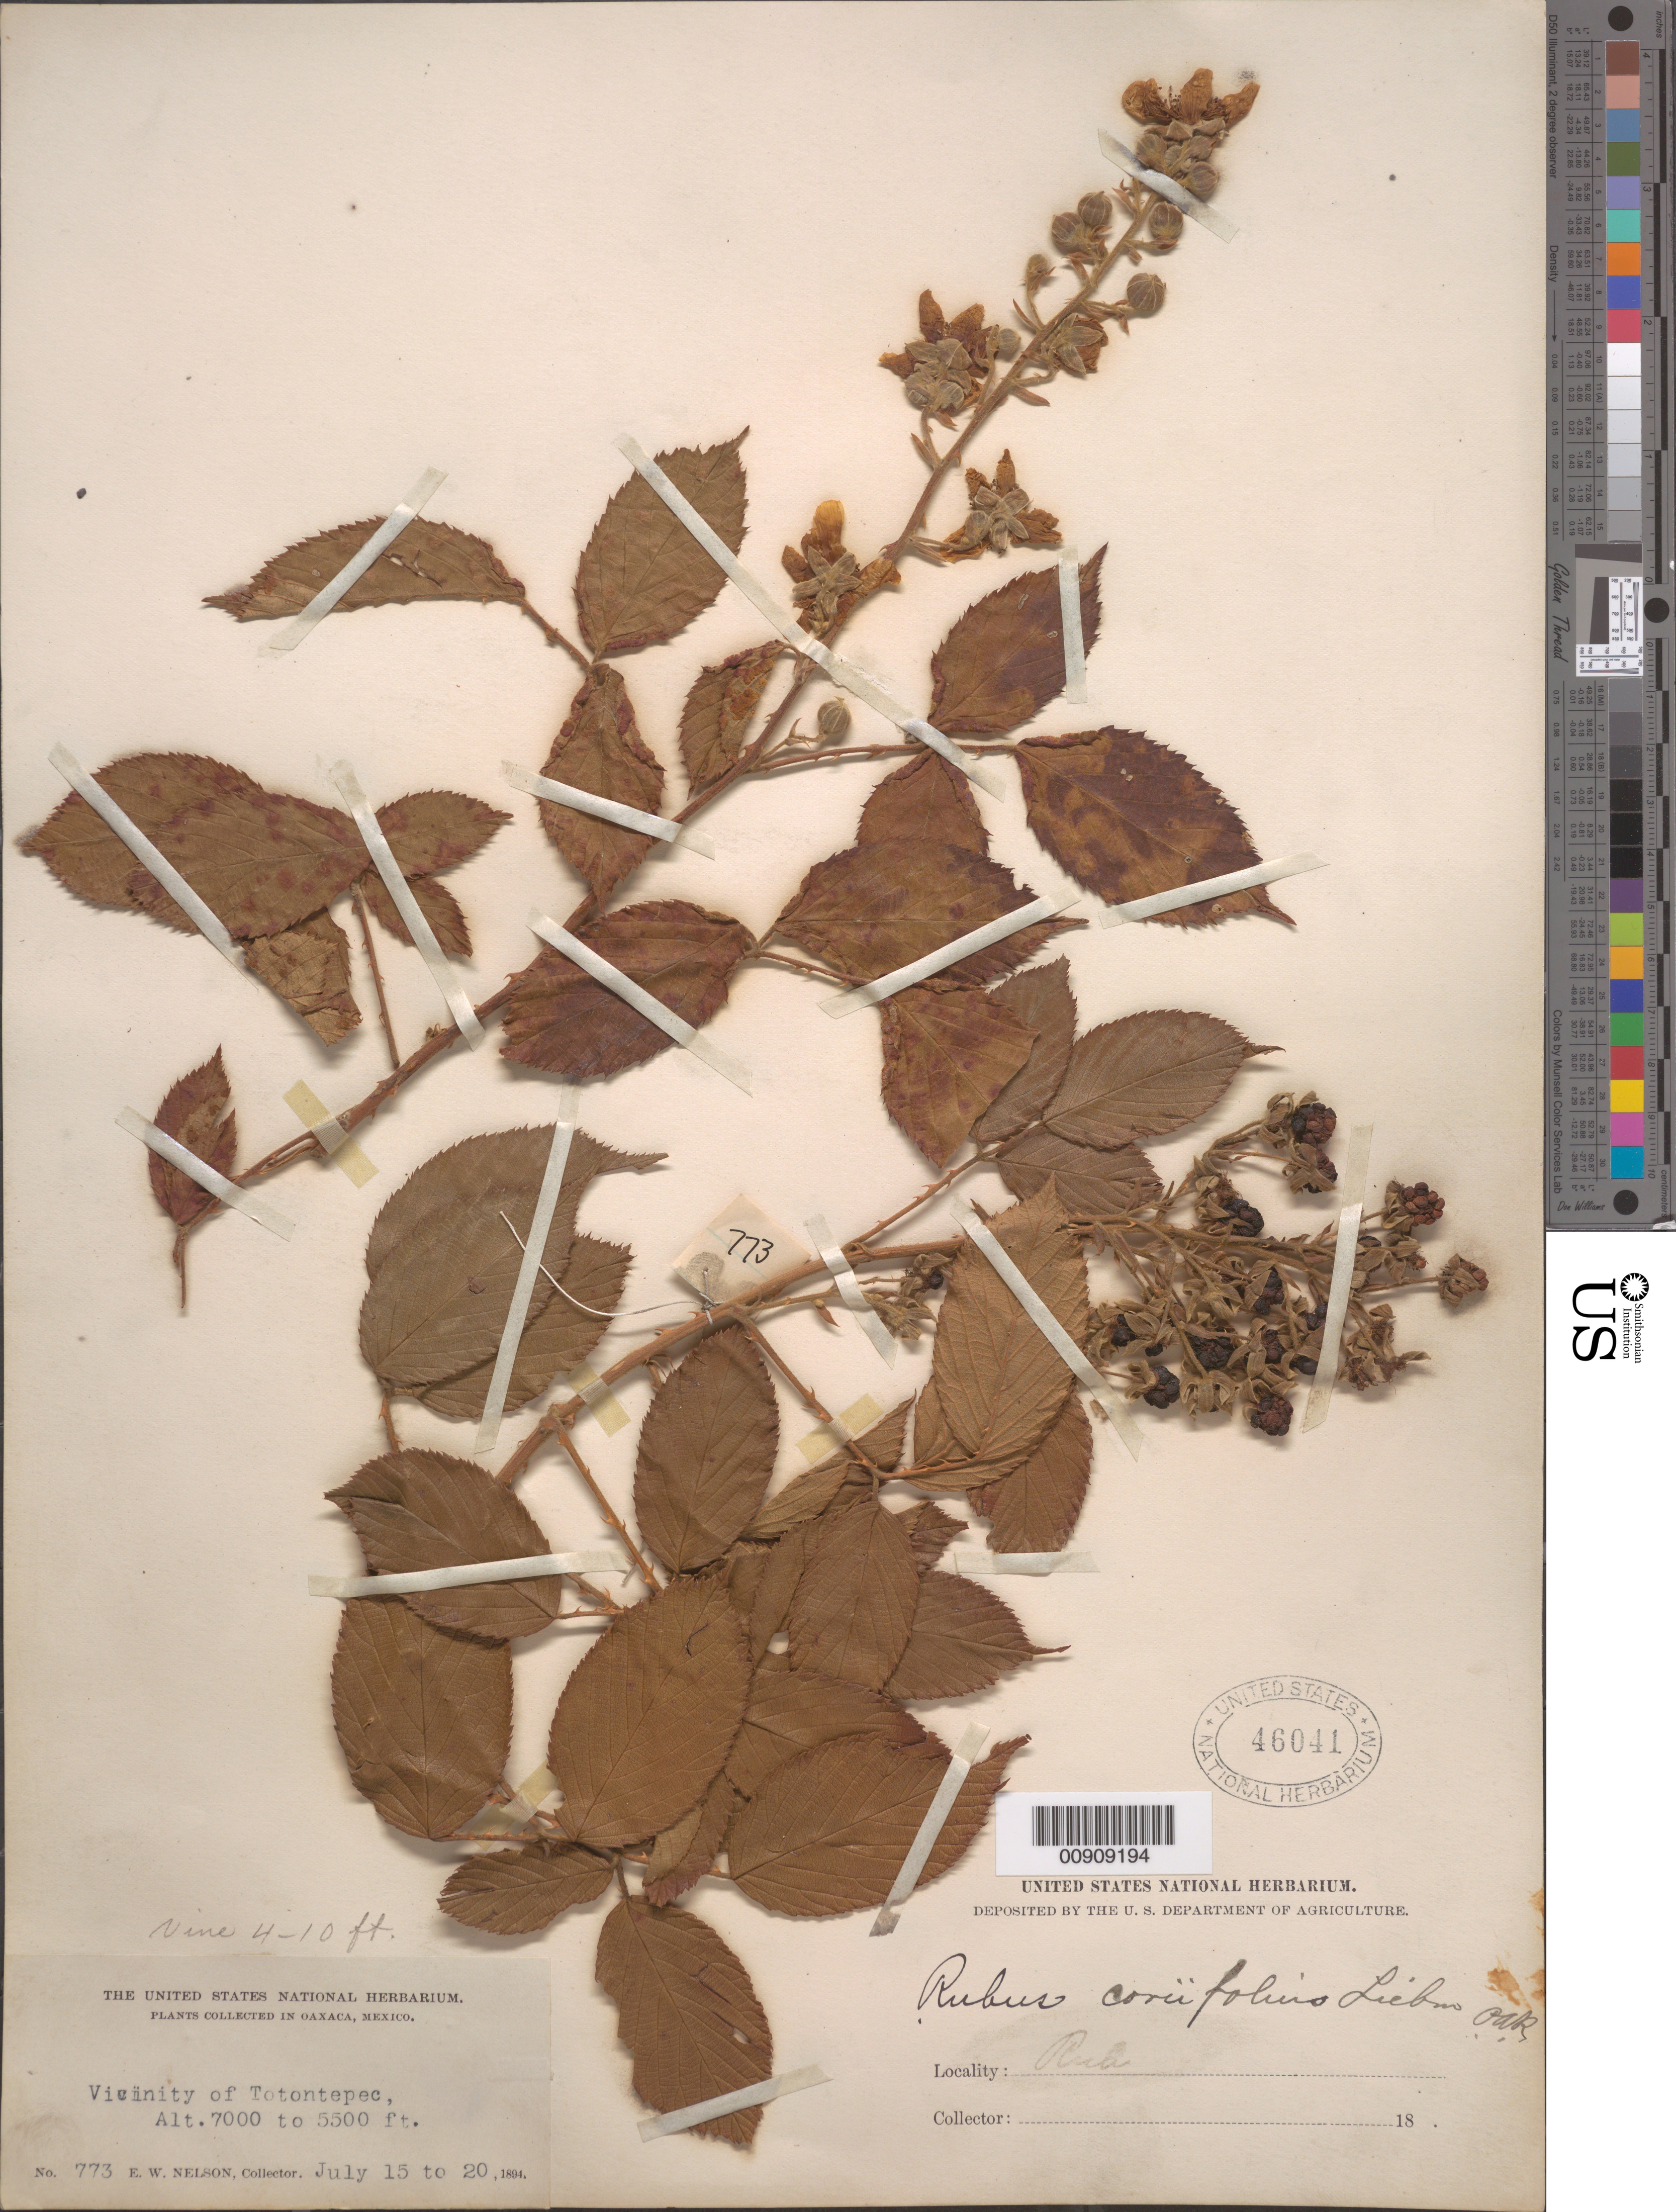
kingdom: Plantae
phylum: Tracheophyta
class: Magnoliopsida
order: Rosales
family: Rosaceae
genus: Rubus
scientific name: Rubus coriifolius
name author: Liebm.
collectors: E. W. Nelson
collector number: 773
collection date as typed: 15 Jul 1894 to 20 Jul 1894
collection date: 1894-07-15/1894-07-20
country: Mexico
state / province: Oaxaca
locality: Vicinity of Totontepec.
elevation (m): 1676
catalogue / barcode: US 46041